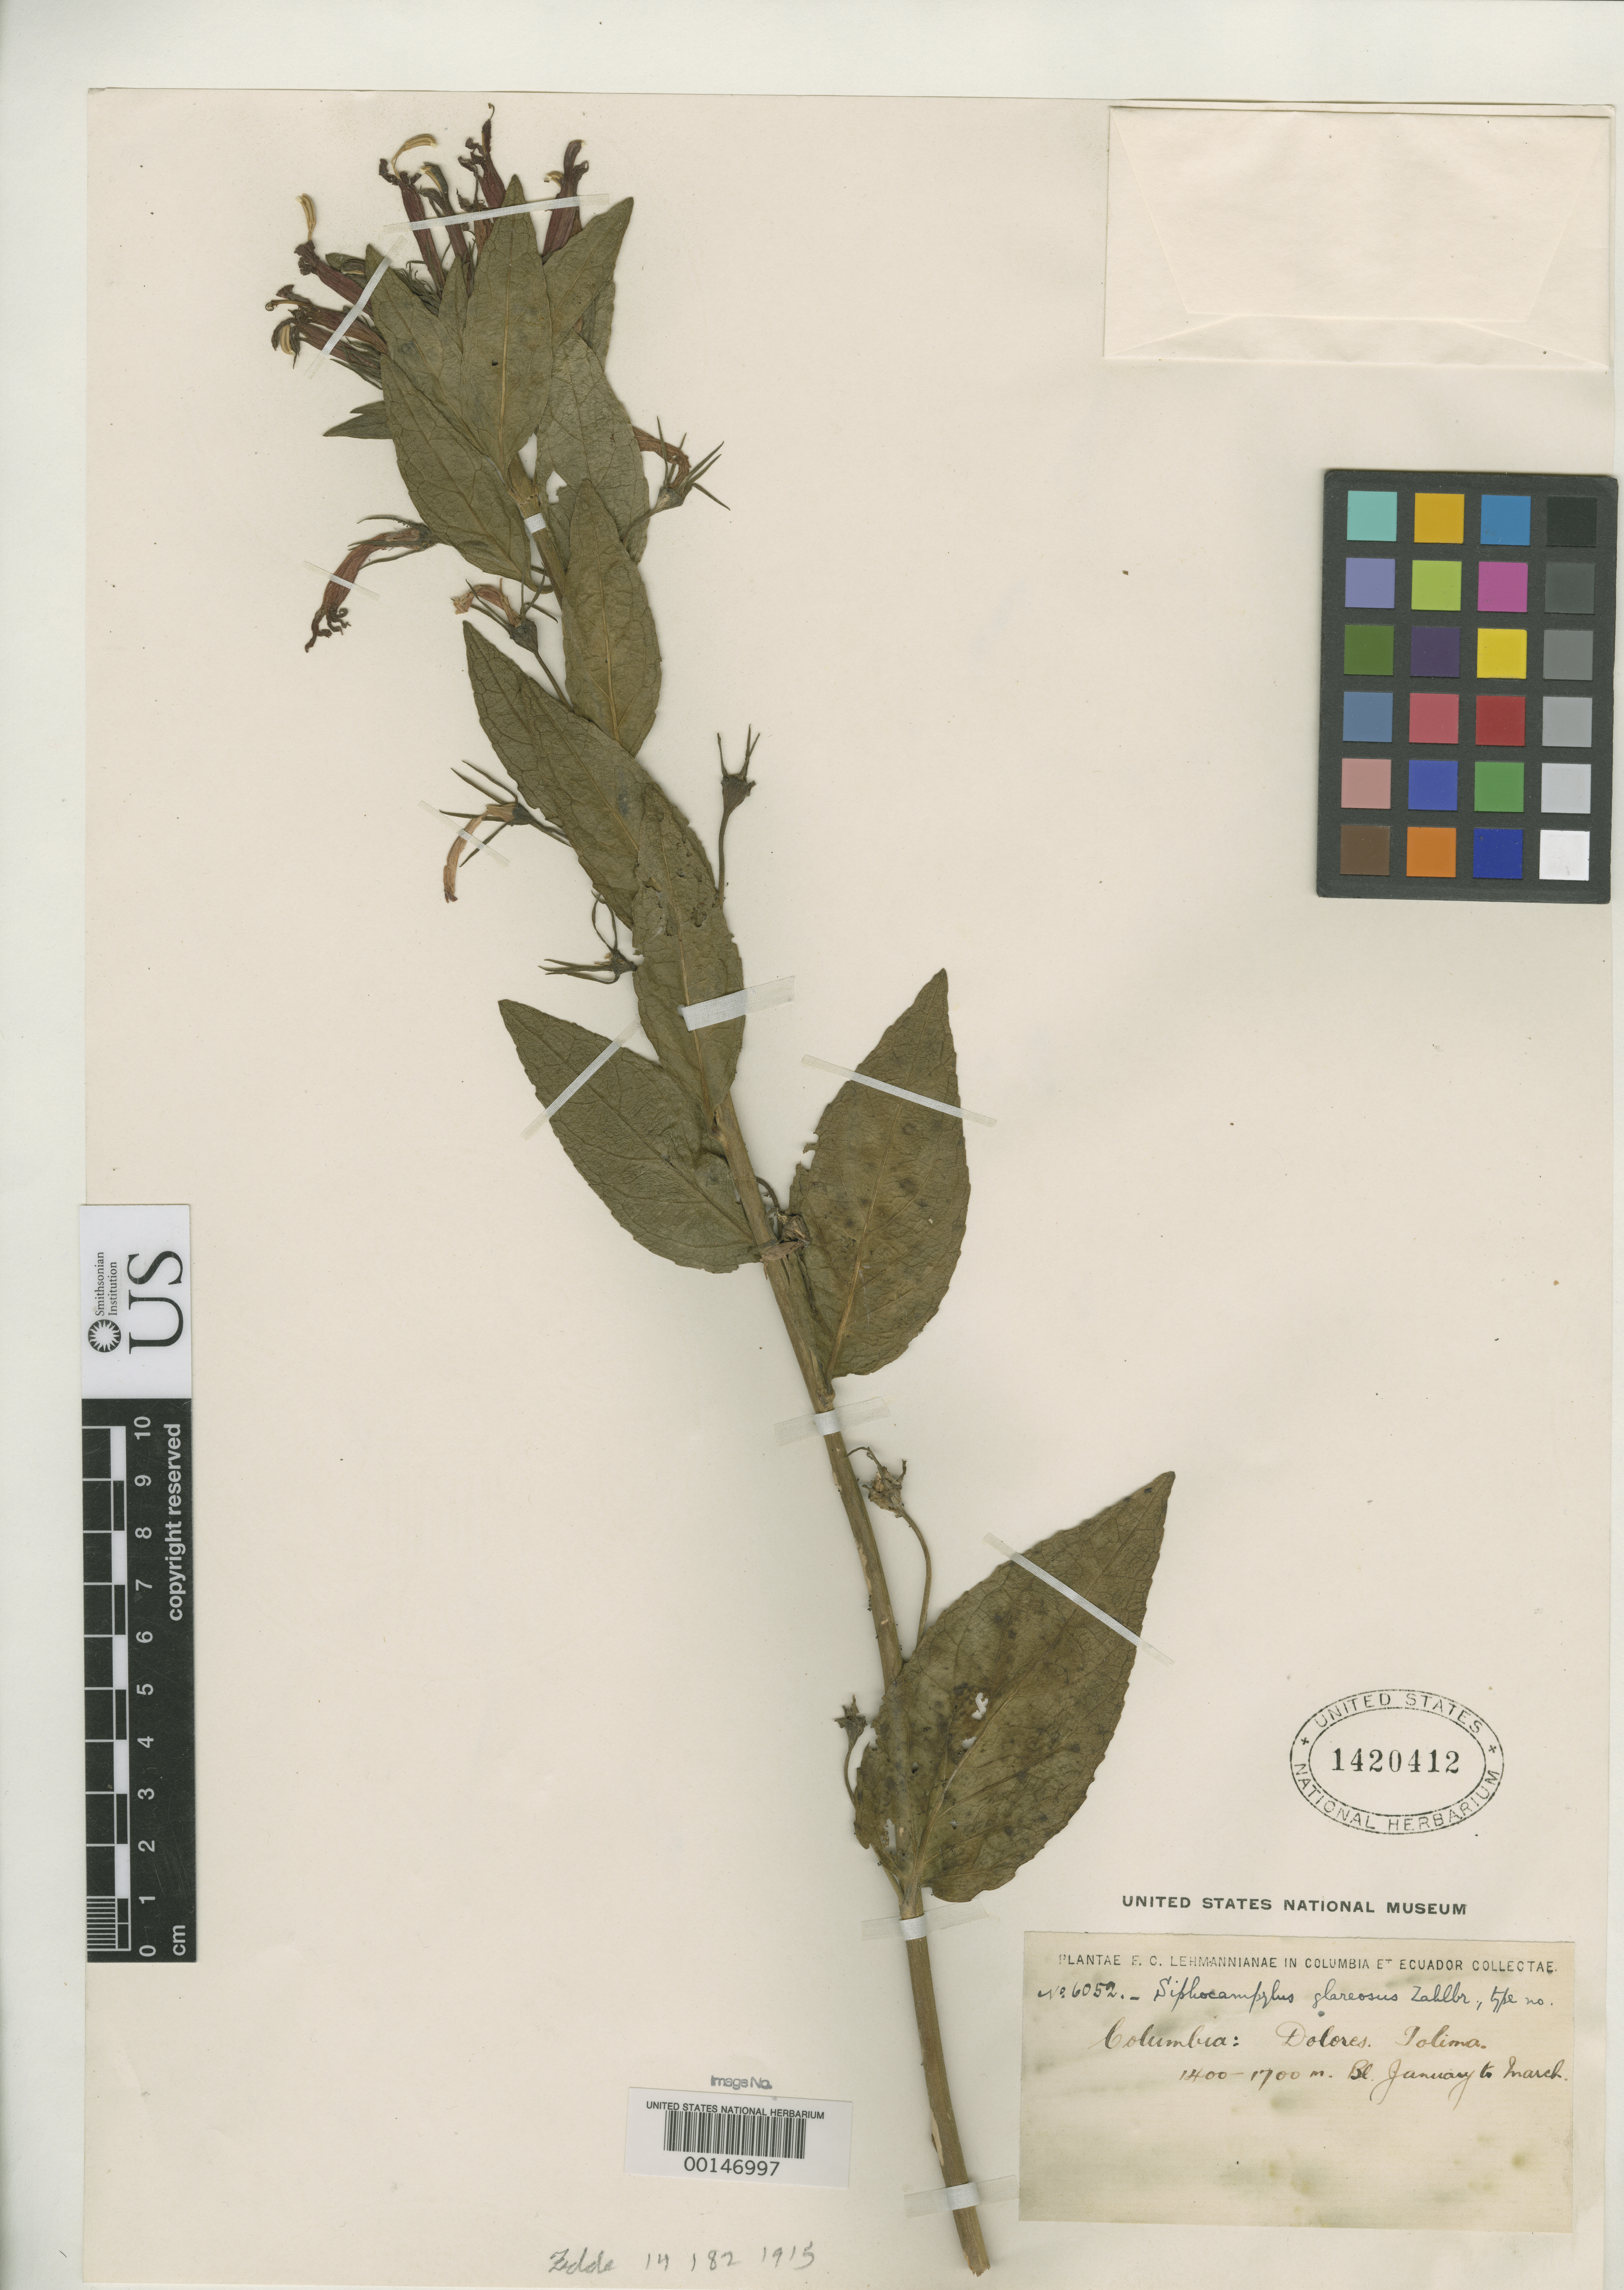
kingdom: Plantae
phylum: Tracheophyta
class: Magnoliopsida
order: Asterales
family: Campanulaceae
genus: Siphocampylus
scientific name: Siphocampylus glareosus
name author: Zahlbr.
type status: Isotype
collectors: F. C. Lehmann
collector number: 6052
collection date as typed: Jan ---- to -- Mar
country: Colombia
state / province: Tolima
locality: Dolores.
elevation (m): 1400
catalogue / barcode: US 1420412